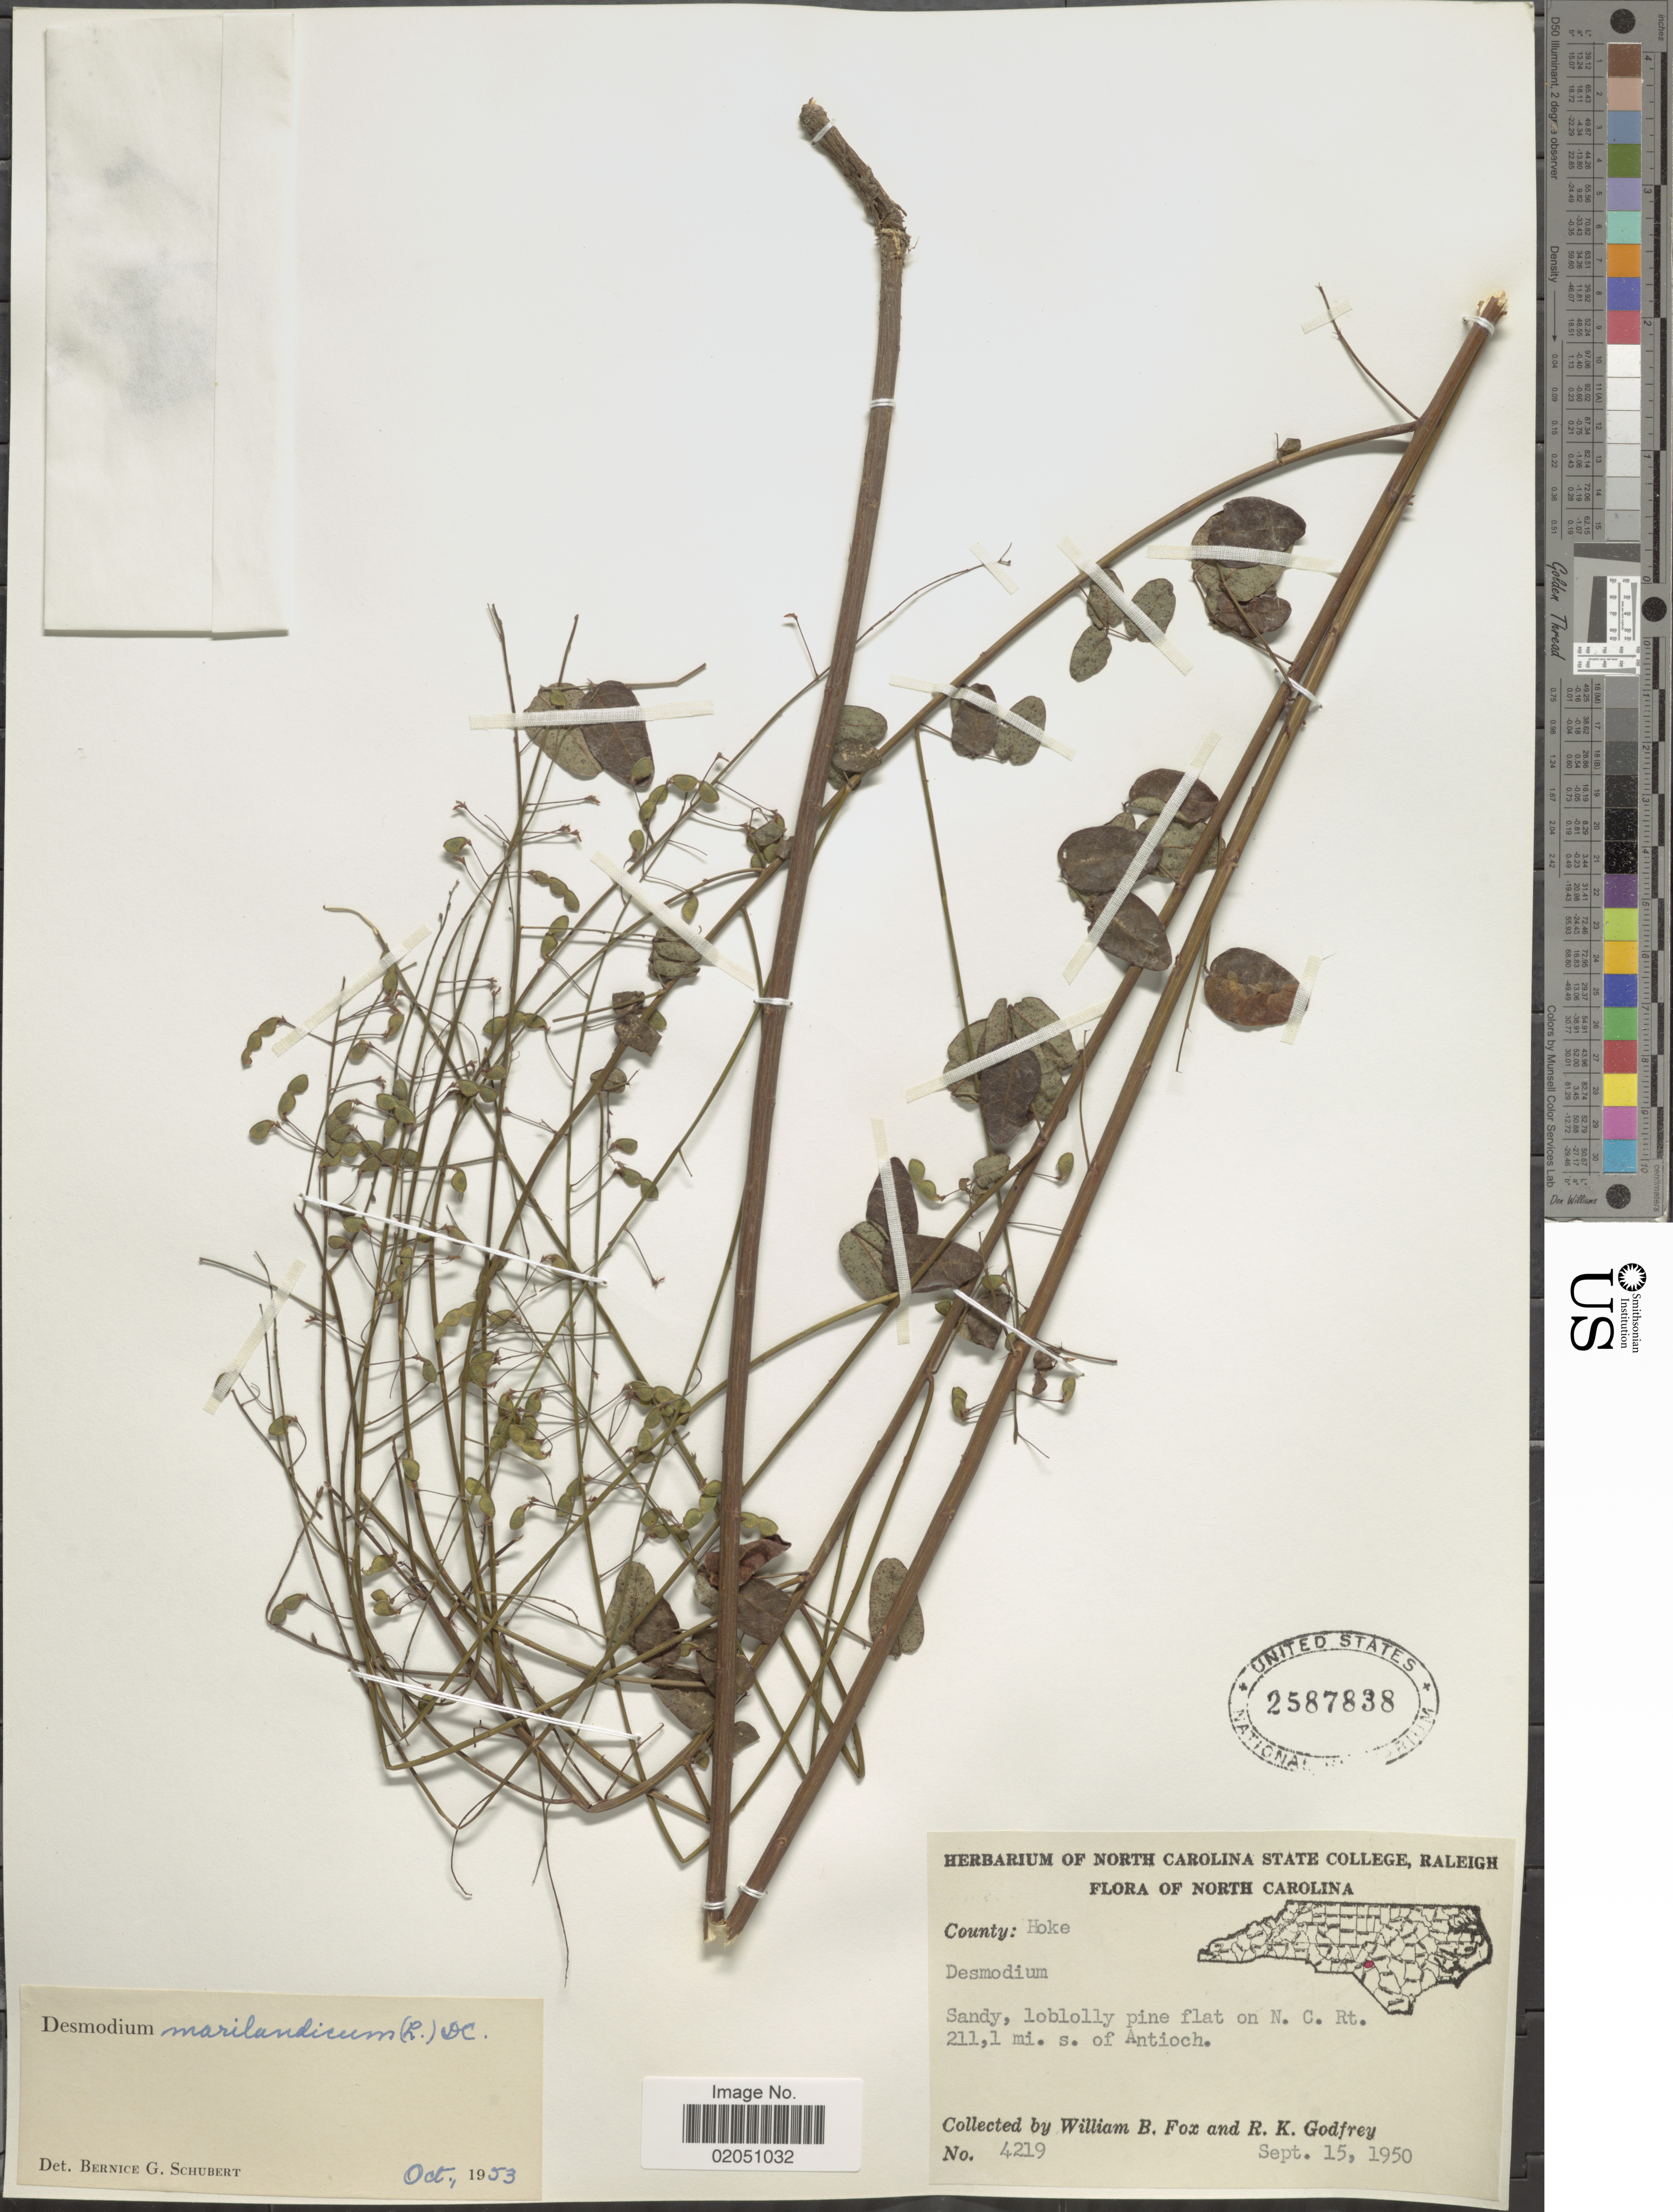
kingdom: Plantae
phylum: Tracheophyta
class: Magnoliopsida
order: Fabales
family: Fabaceae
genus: Desmodium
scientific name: Desmodium marilandicum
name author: Darl.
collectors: W. B. Fox & R. K. Godfrey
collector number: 4219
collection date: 1950-09-15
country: United States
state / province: North Carolina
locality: County: Hoke, Sandy, loblolly pine flat on N.C. Rt. 211, 1 mi. s. of Antioch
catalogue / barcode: US 2587838